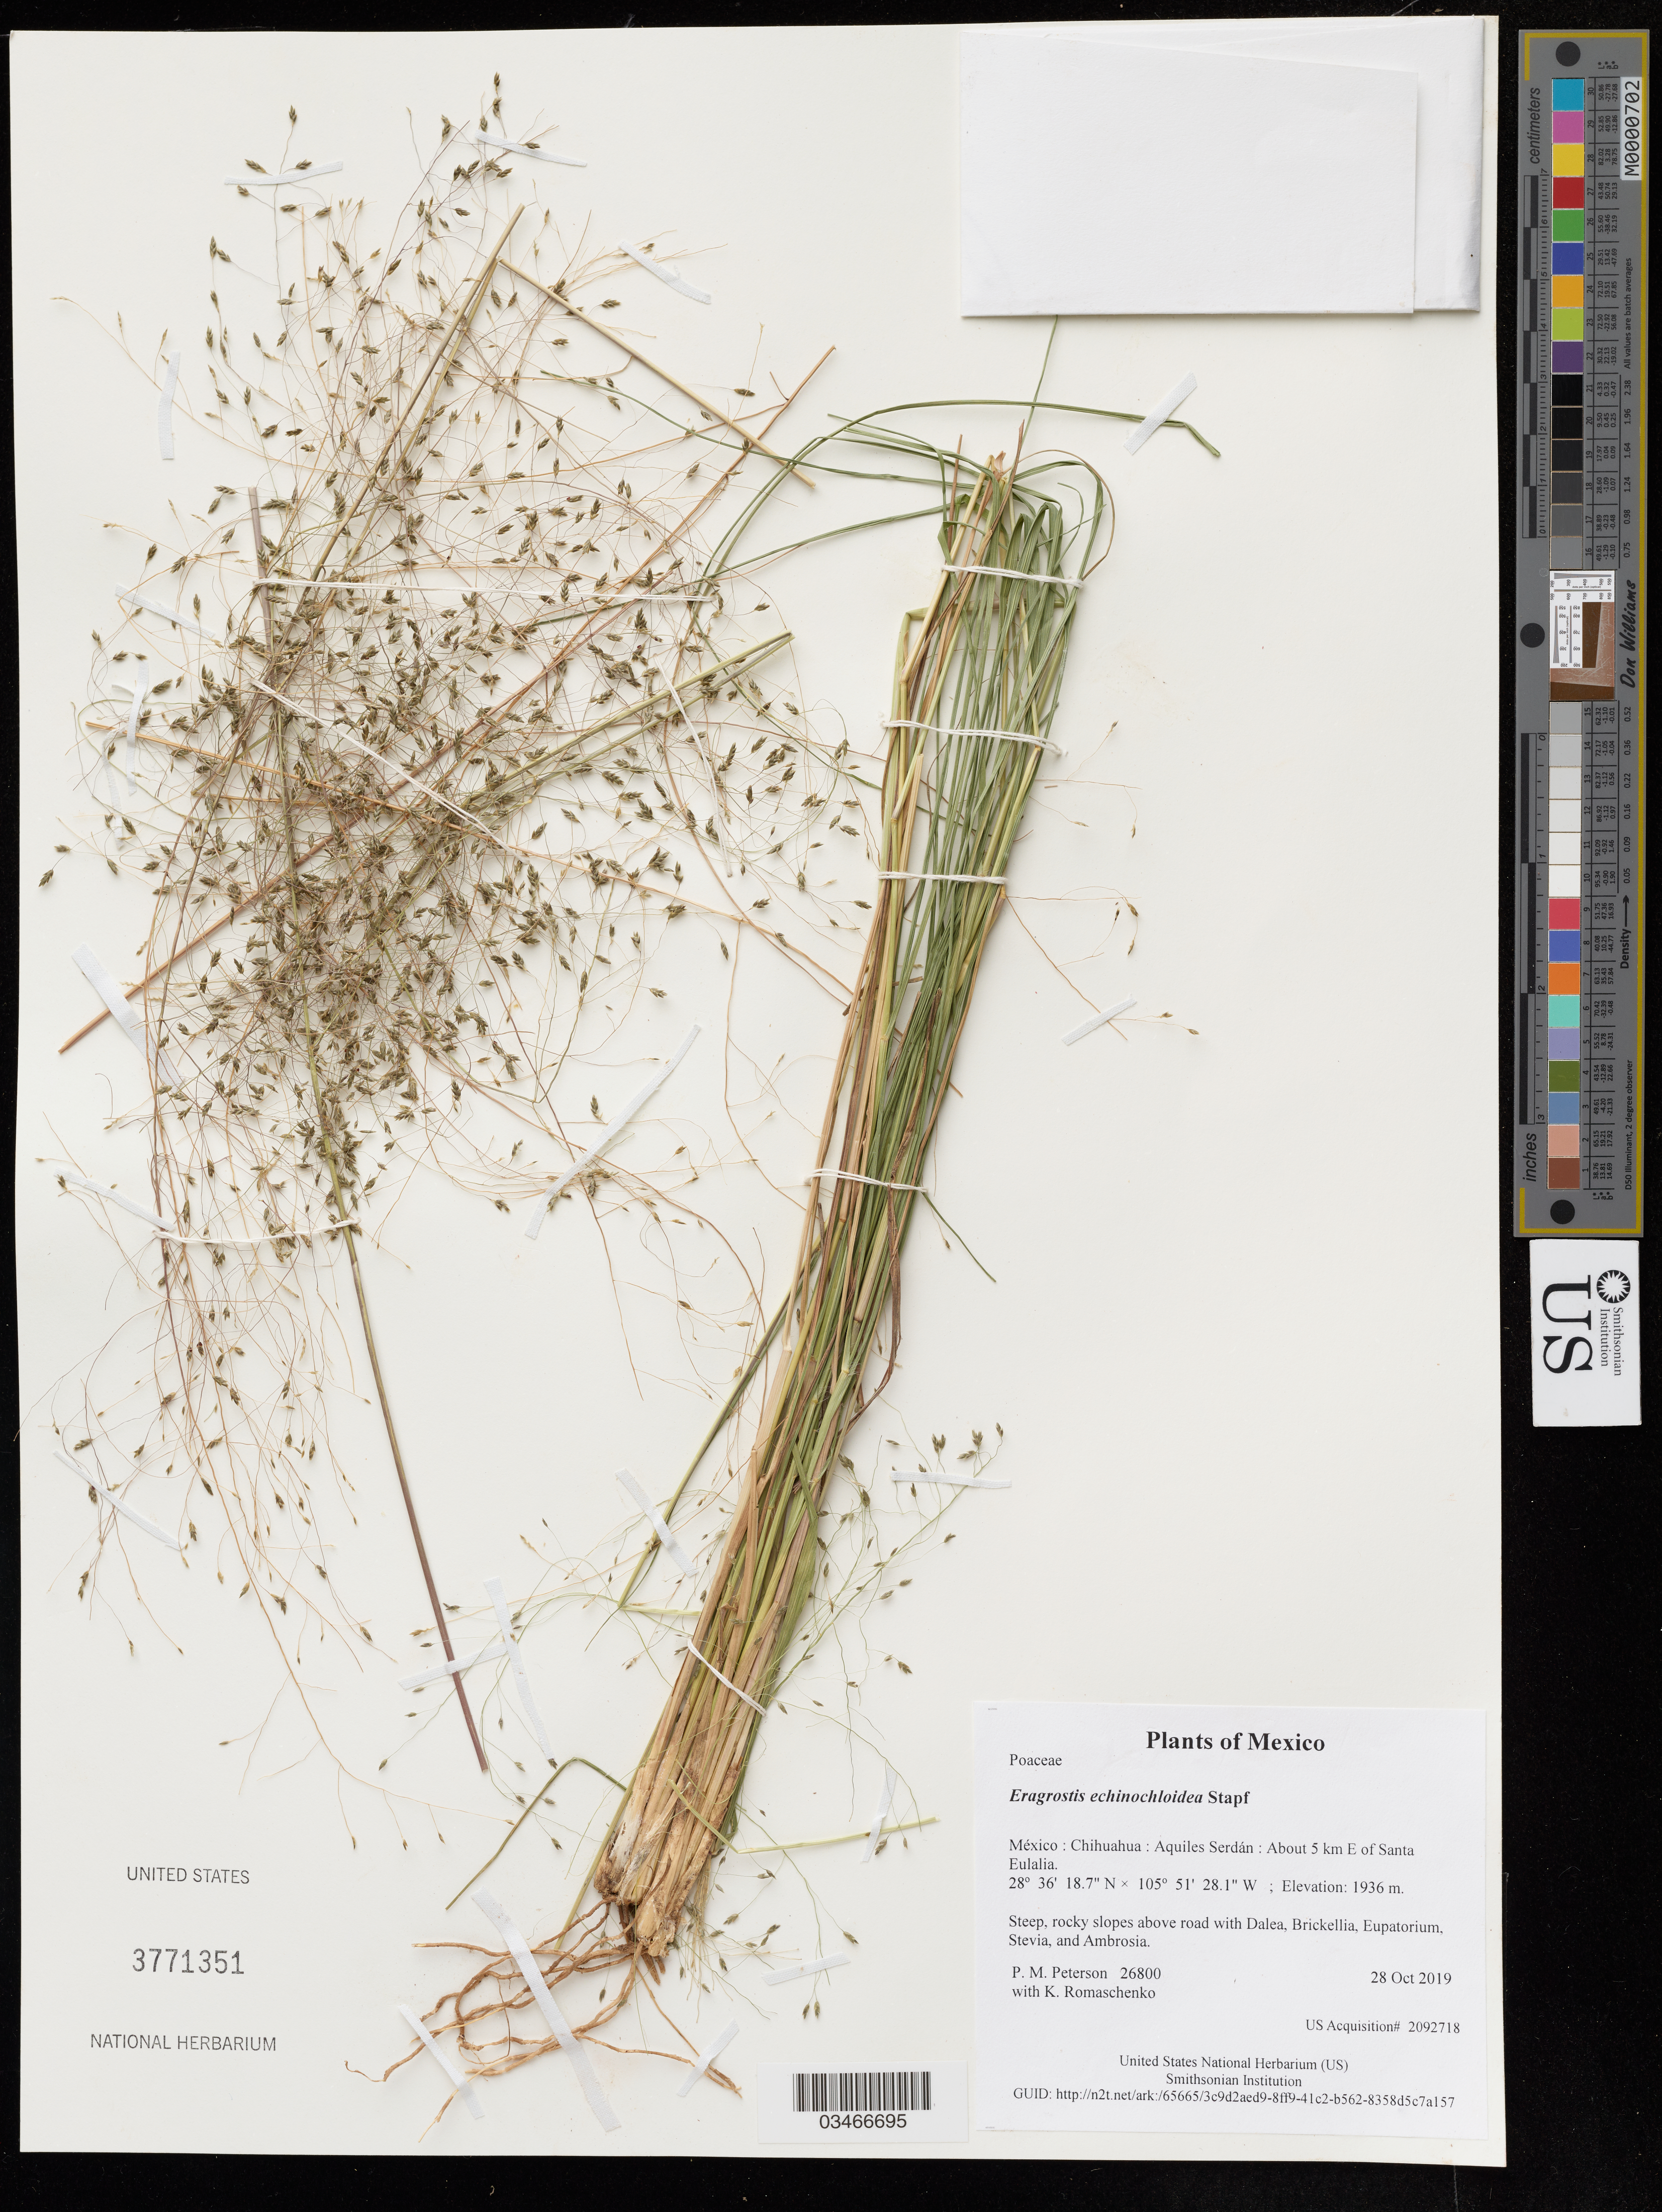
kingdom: Plantae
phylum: Tracheophyta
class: Liliopsida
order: Poales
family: Poaceae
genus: Eragrostis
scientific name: Eragrostis echinochloidea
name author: Stapf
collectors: P. M. Peterson & K. Romaschenko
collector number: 26800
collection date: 2019-10-28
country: México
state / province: Chihuahua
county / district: Aquiles Serdán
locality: About 5 km E of Santa Eulalia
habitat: Steep, rocky slopes above road with Dalea, Brickellia, Eupatorium, Stevia, and Ambrosia.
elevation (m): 1936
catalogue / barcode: US 3771351